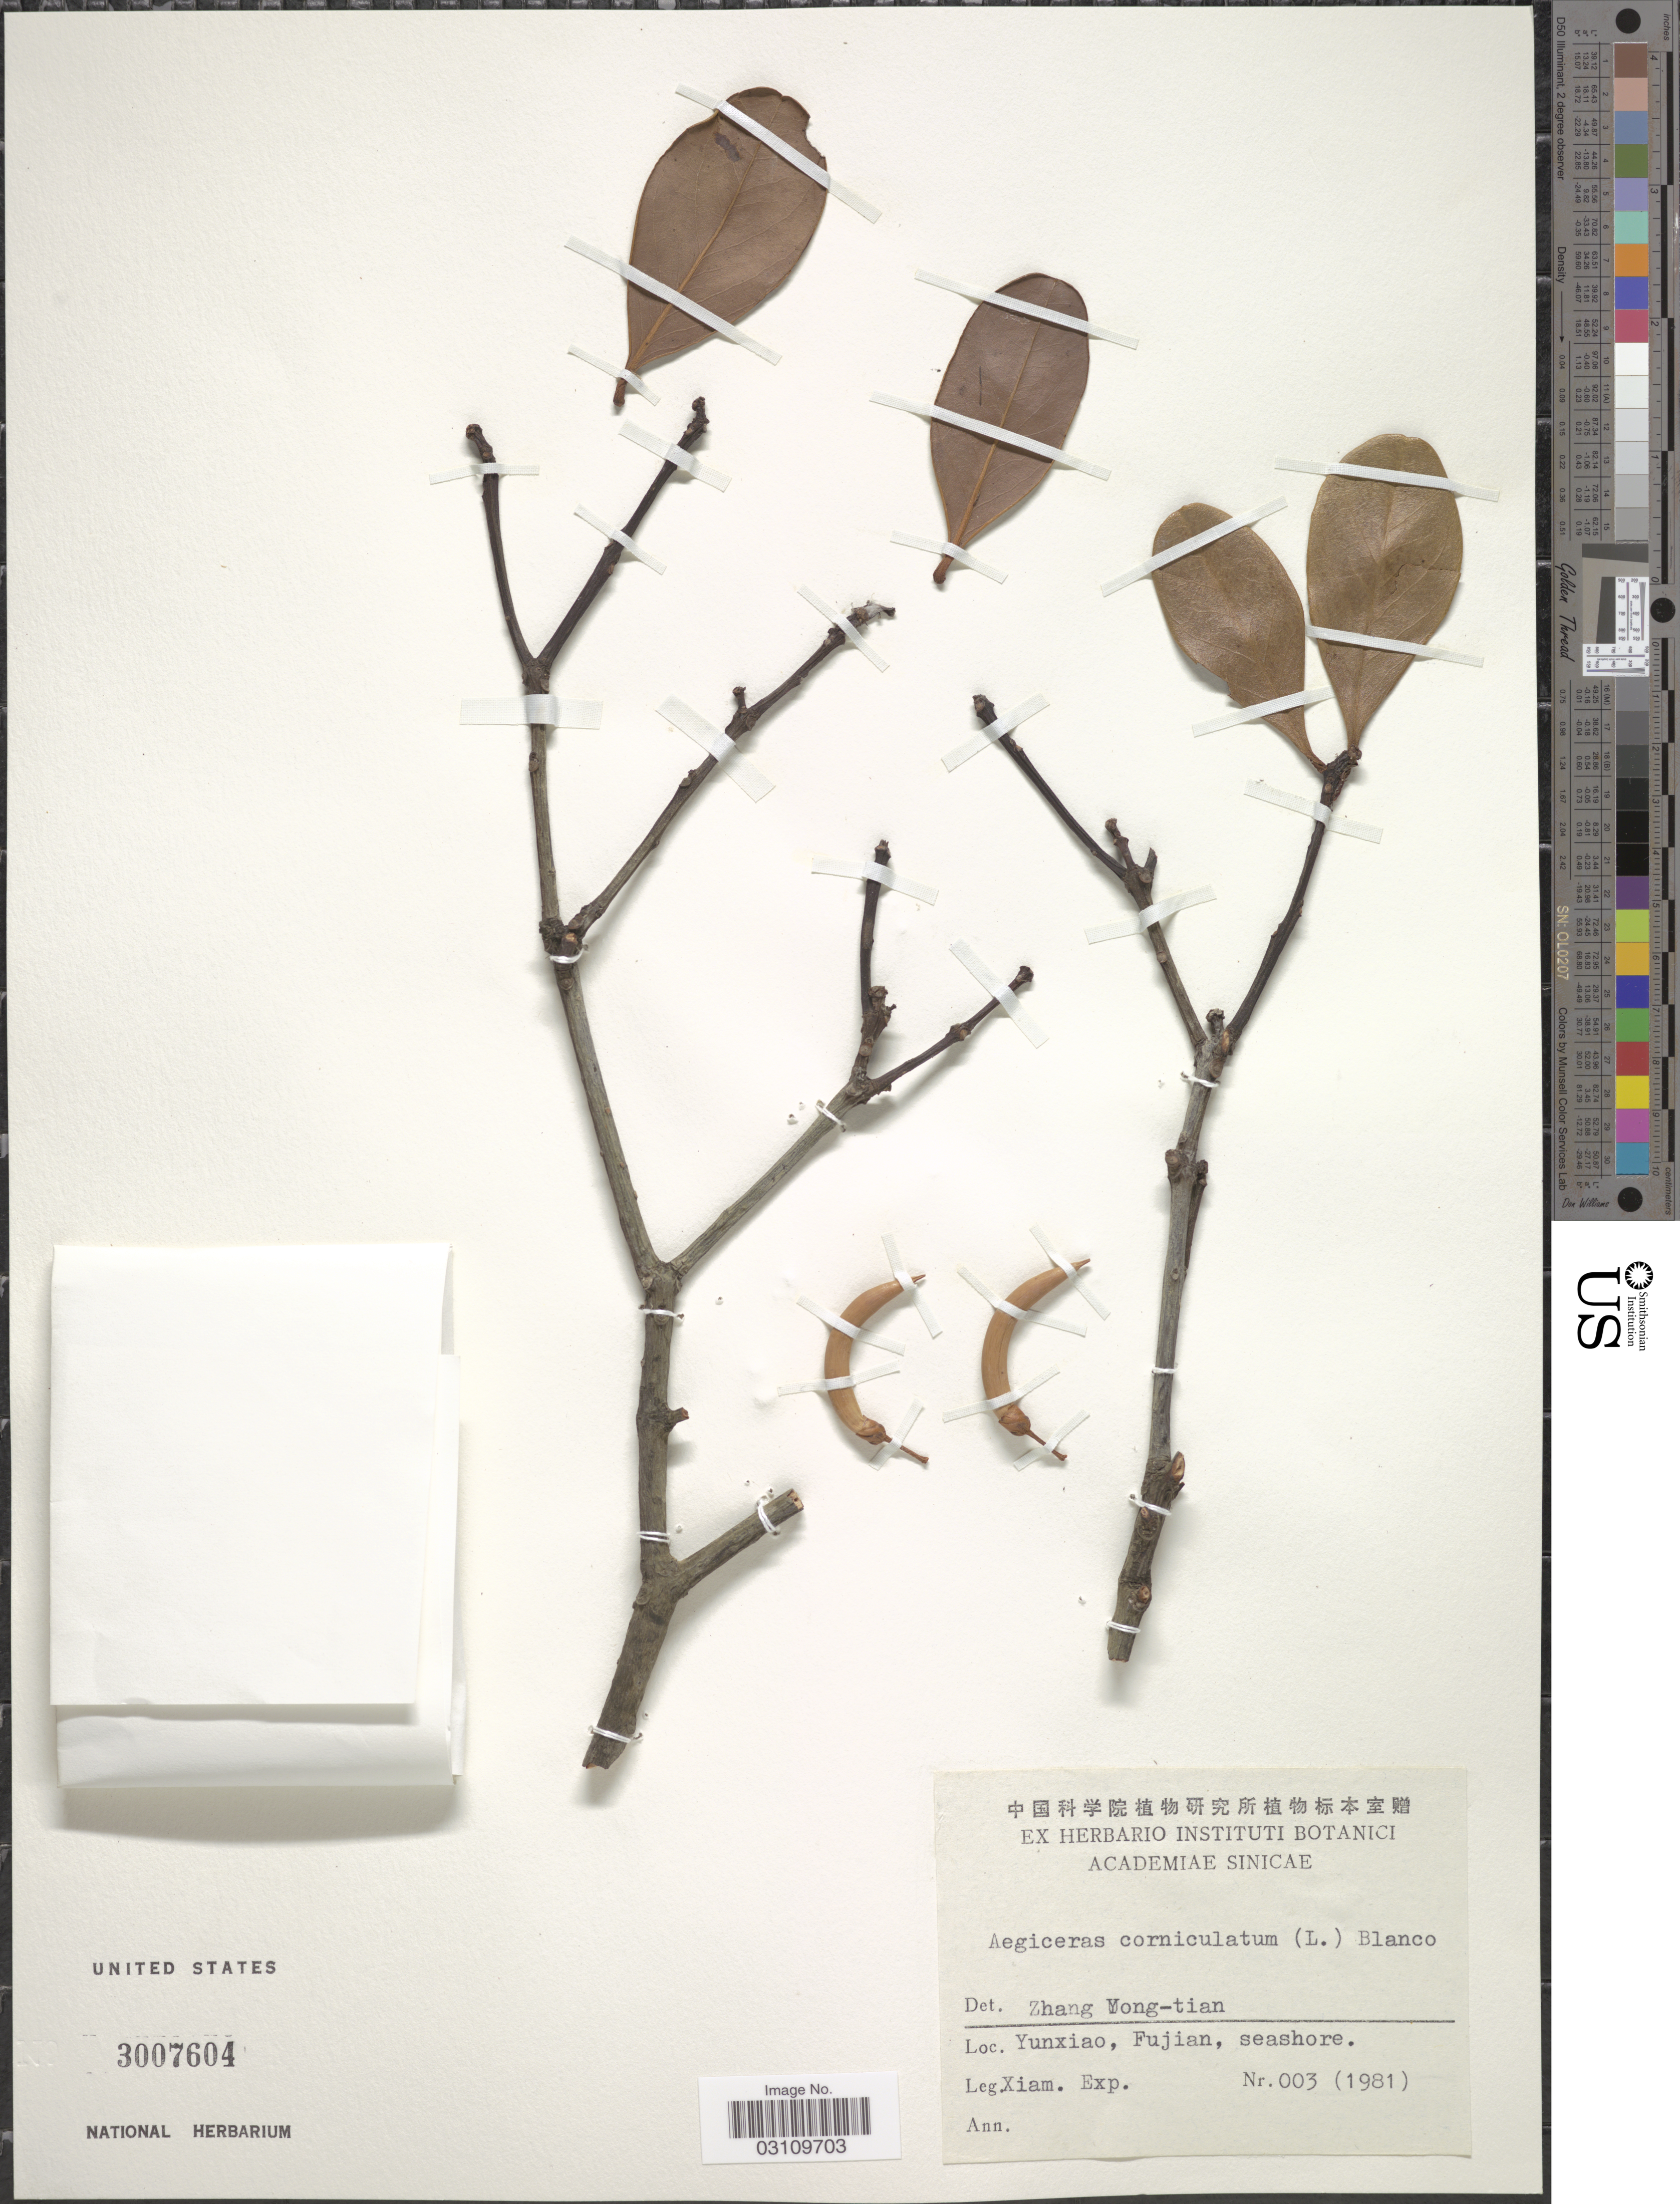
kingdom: Plantae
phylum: Tracheophyta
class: Magnoliopsida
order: Ericales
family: Primulaceae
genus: Aegiceras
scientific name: Aegiceras corniculatum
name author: (L.) Blanco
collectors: Xiamen Expedition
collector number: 003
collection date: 1981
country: China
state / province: Fujian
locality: Yunxiao, seashore.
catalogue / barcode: US 3007604